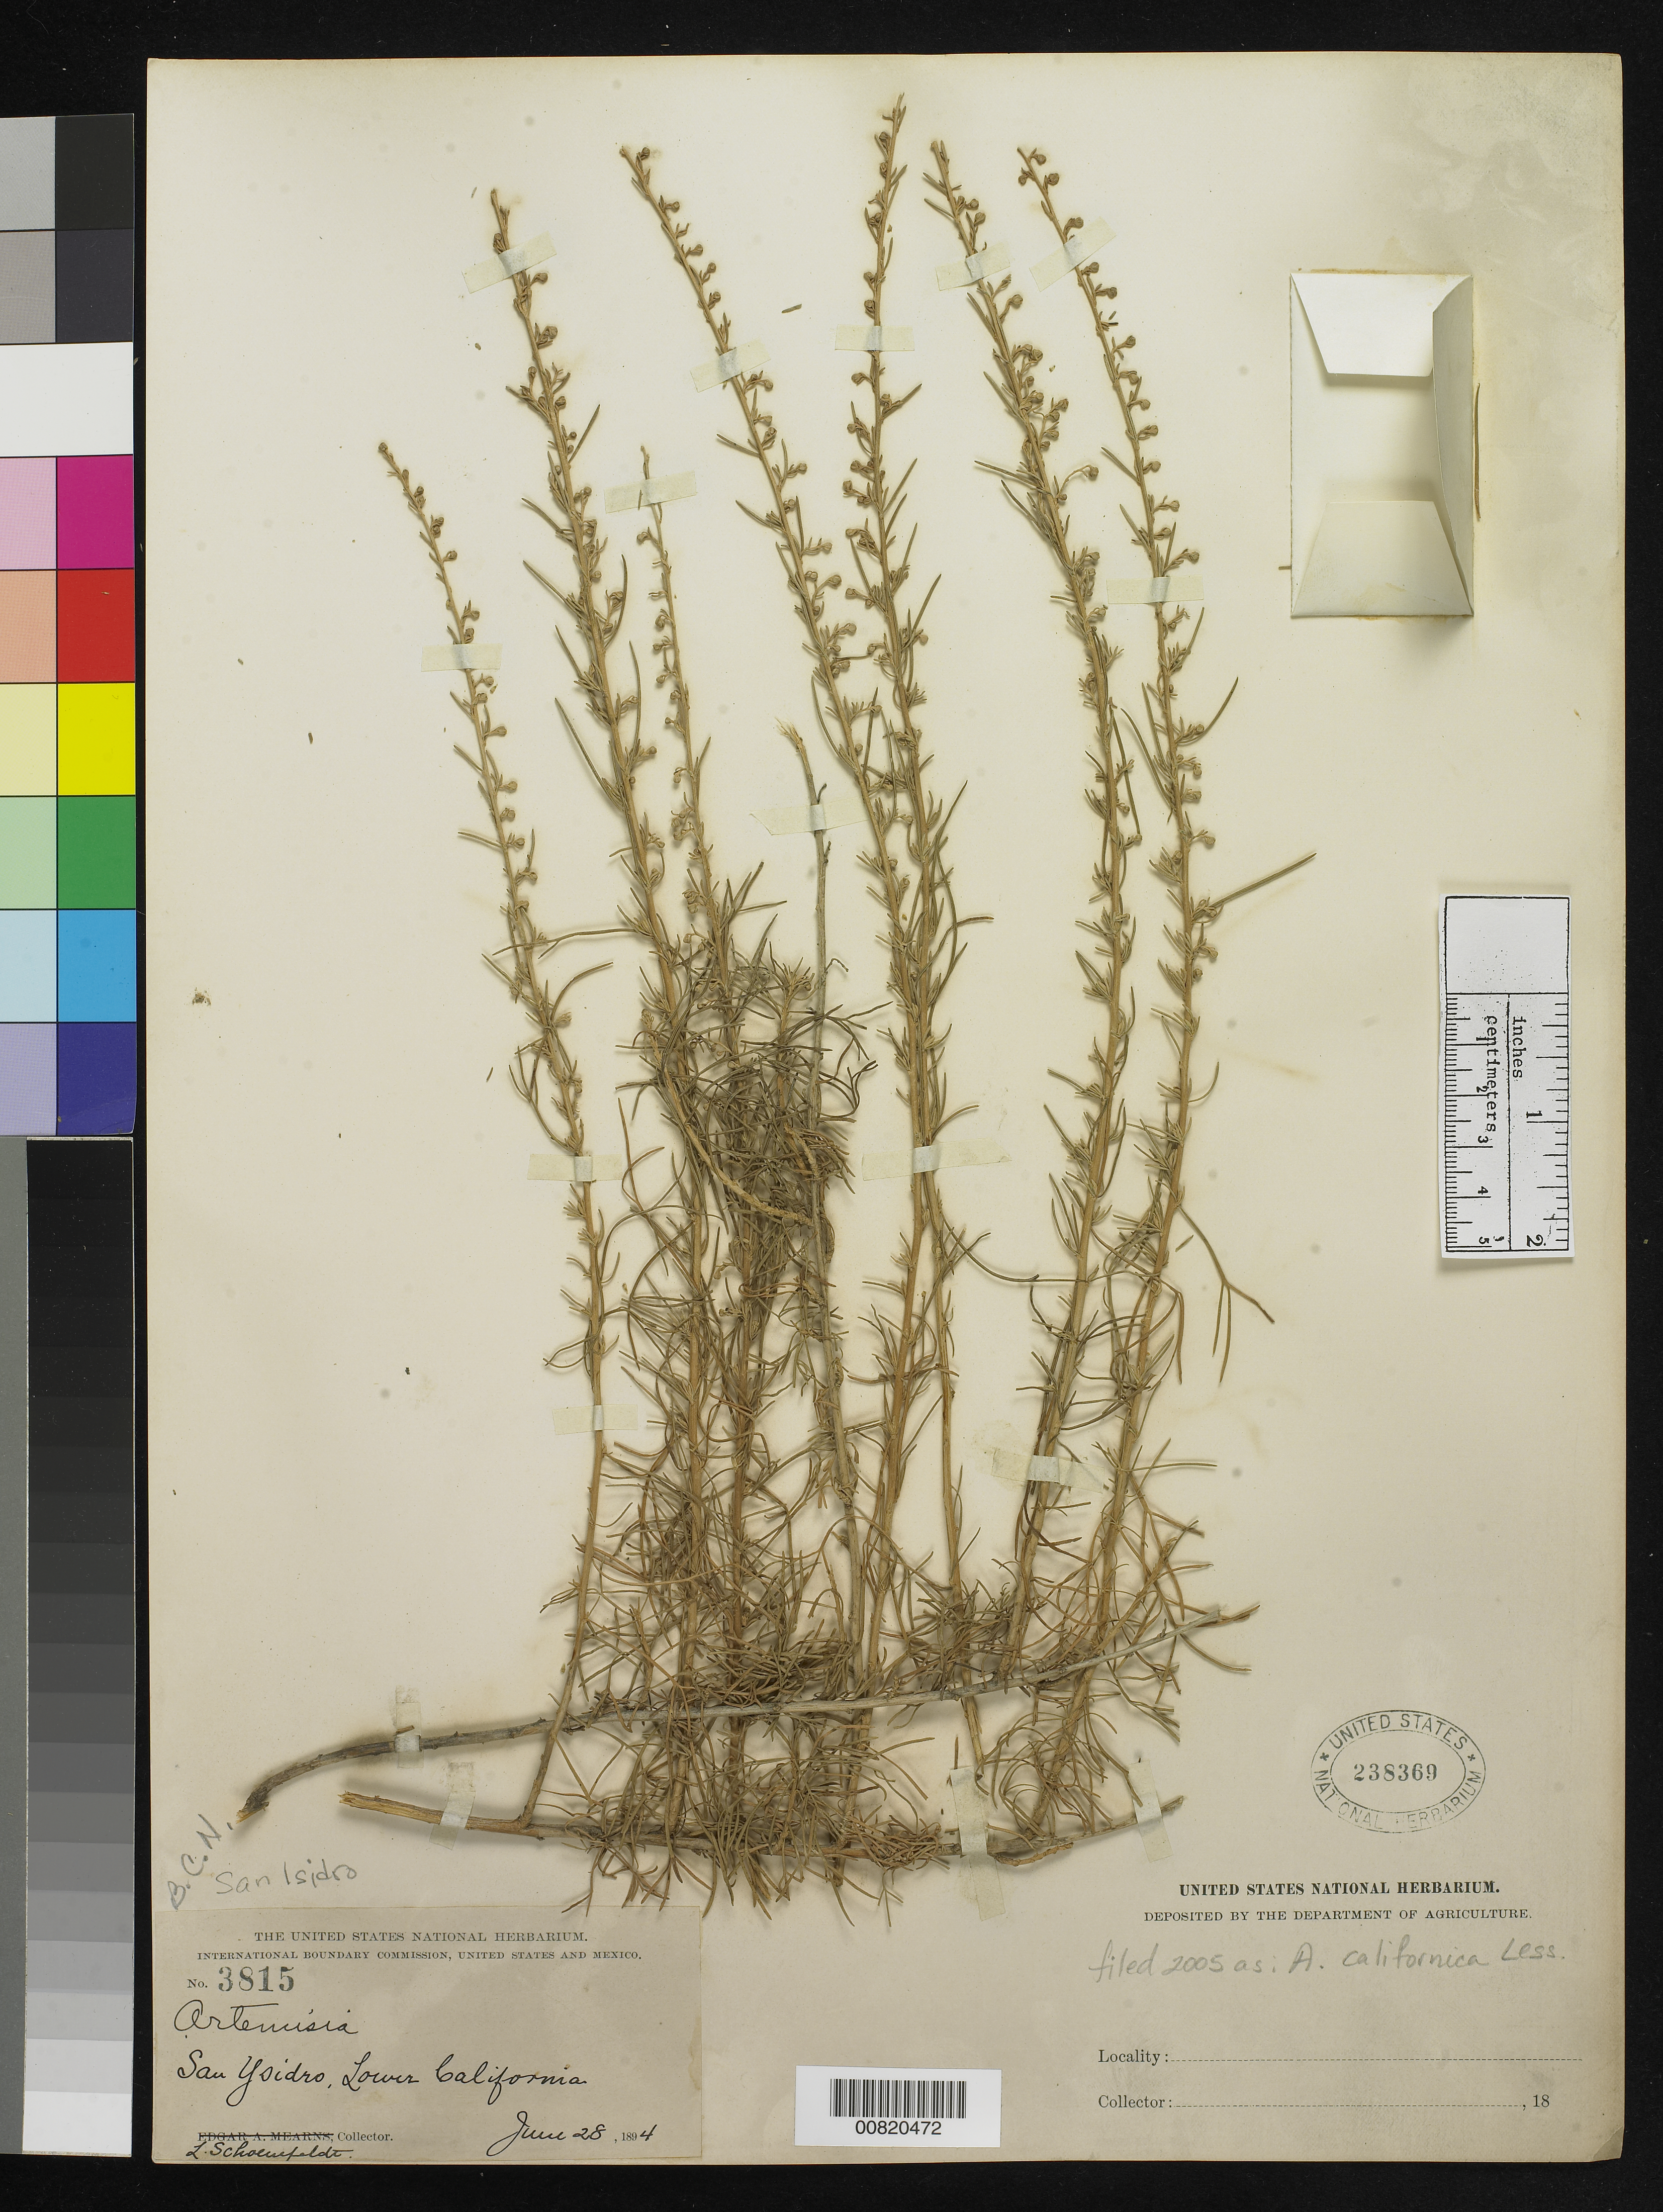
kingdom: Plantae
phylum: Tracheophyta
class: Magnoliopsida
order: Asterales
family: Asteraceae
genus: Artemisia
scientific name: Artemisia californica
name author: Less.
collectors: L. Schoenfeldt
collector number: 3815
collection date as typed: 28 Jun 1894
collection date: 1894-06-28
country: Mexico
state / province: Baja California Norte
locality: San Ysidro, Baja California.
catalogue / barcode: US 238369